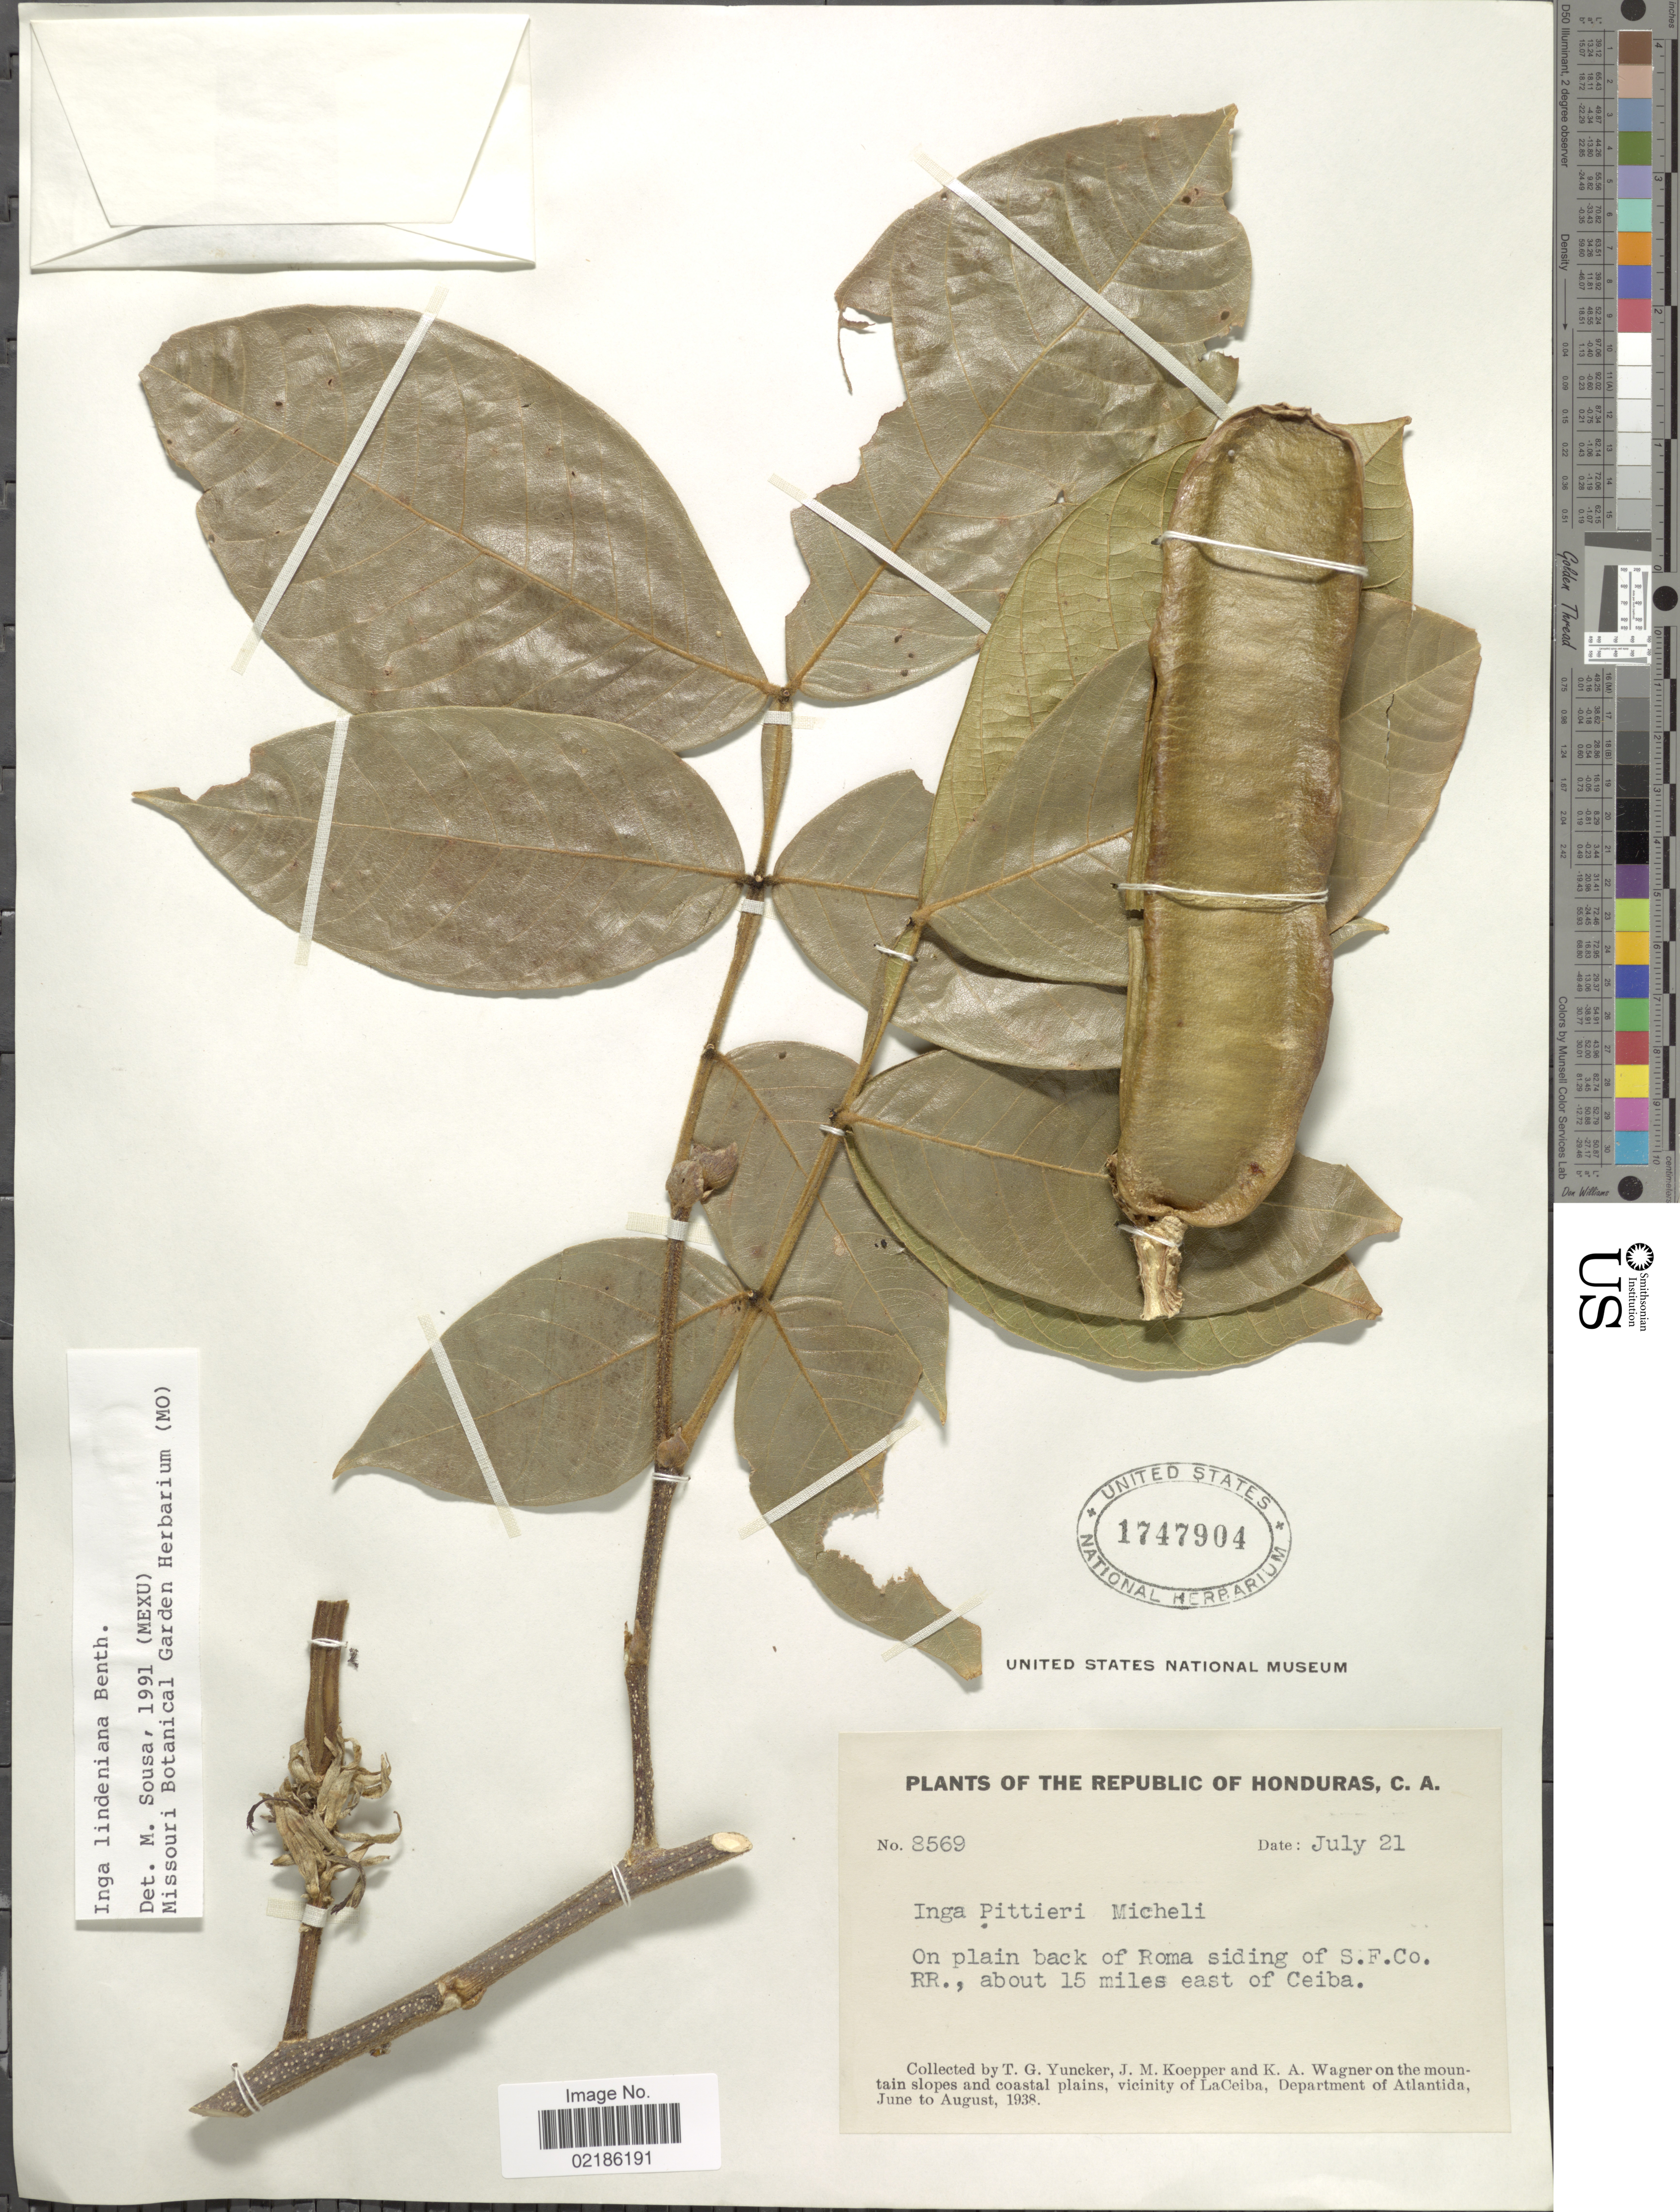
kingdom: Plantae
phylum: Tracheophyta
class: Magnoliopsida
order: Fabales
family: Fabaceae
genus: Inga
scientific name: Inga lindeniana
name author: Benth.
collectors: T. G. Yuncker, J. M. Koepper & K. A. Wagner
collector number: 8569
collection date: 1938-07-21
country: Honduras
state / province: Atlántida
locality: Republic of Honduras, C. A. . On plain back of Roma siding of S. F. Co. RR., about 15 miles east of Ceiba. Mountain slopes and coastal plains, vicinity of LaCeiba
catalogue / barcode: US 1747904